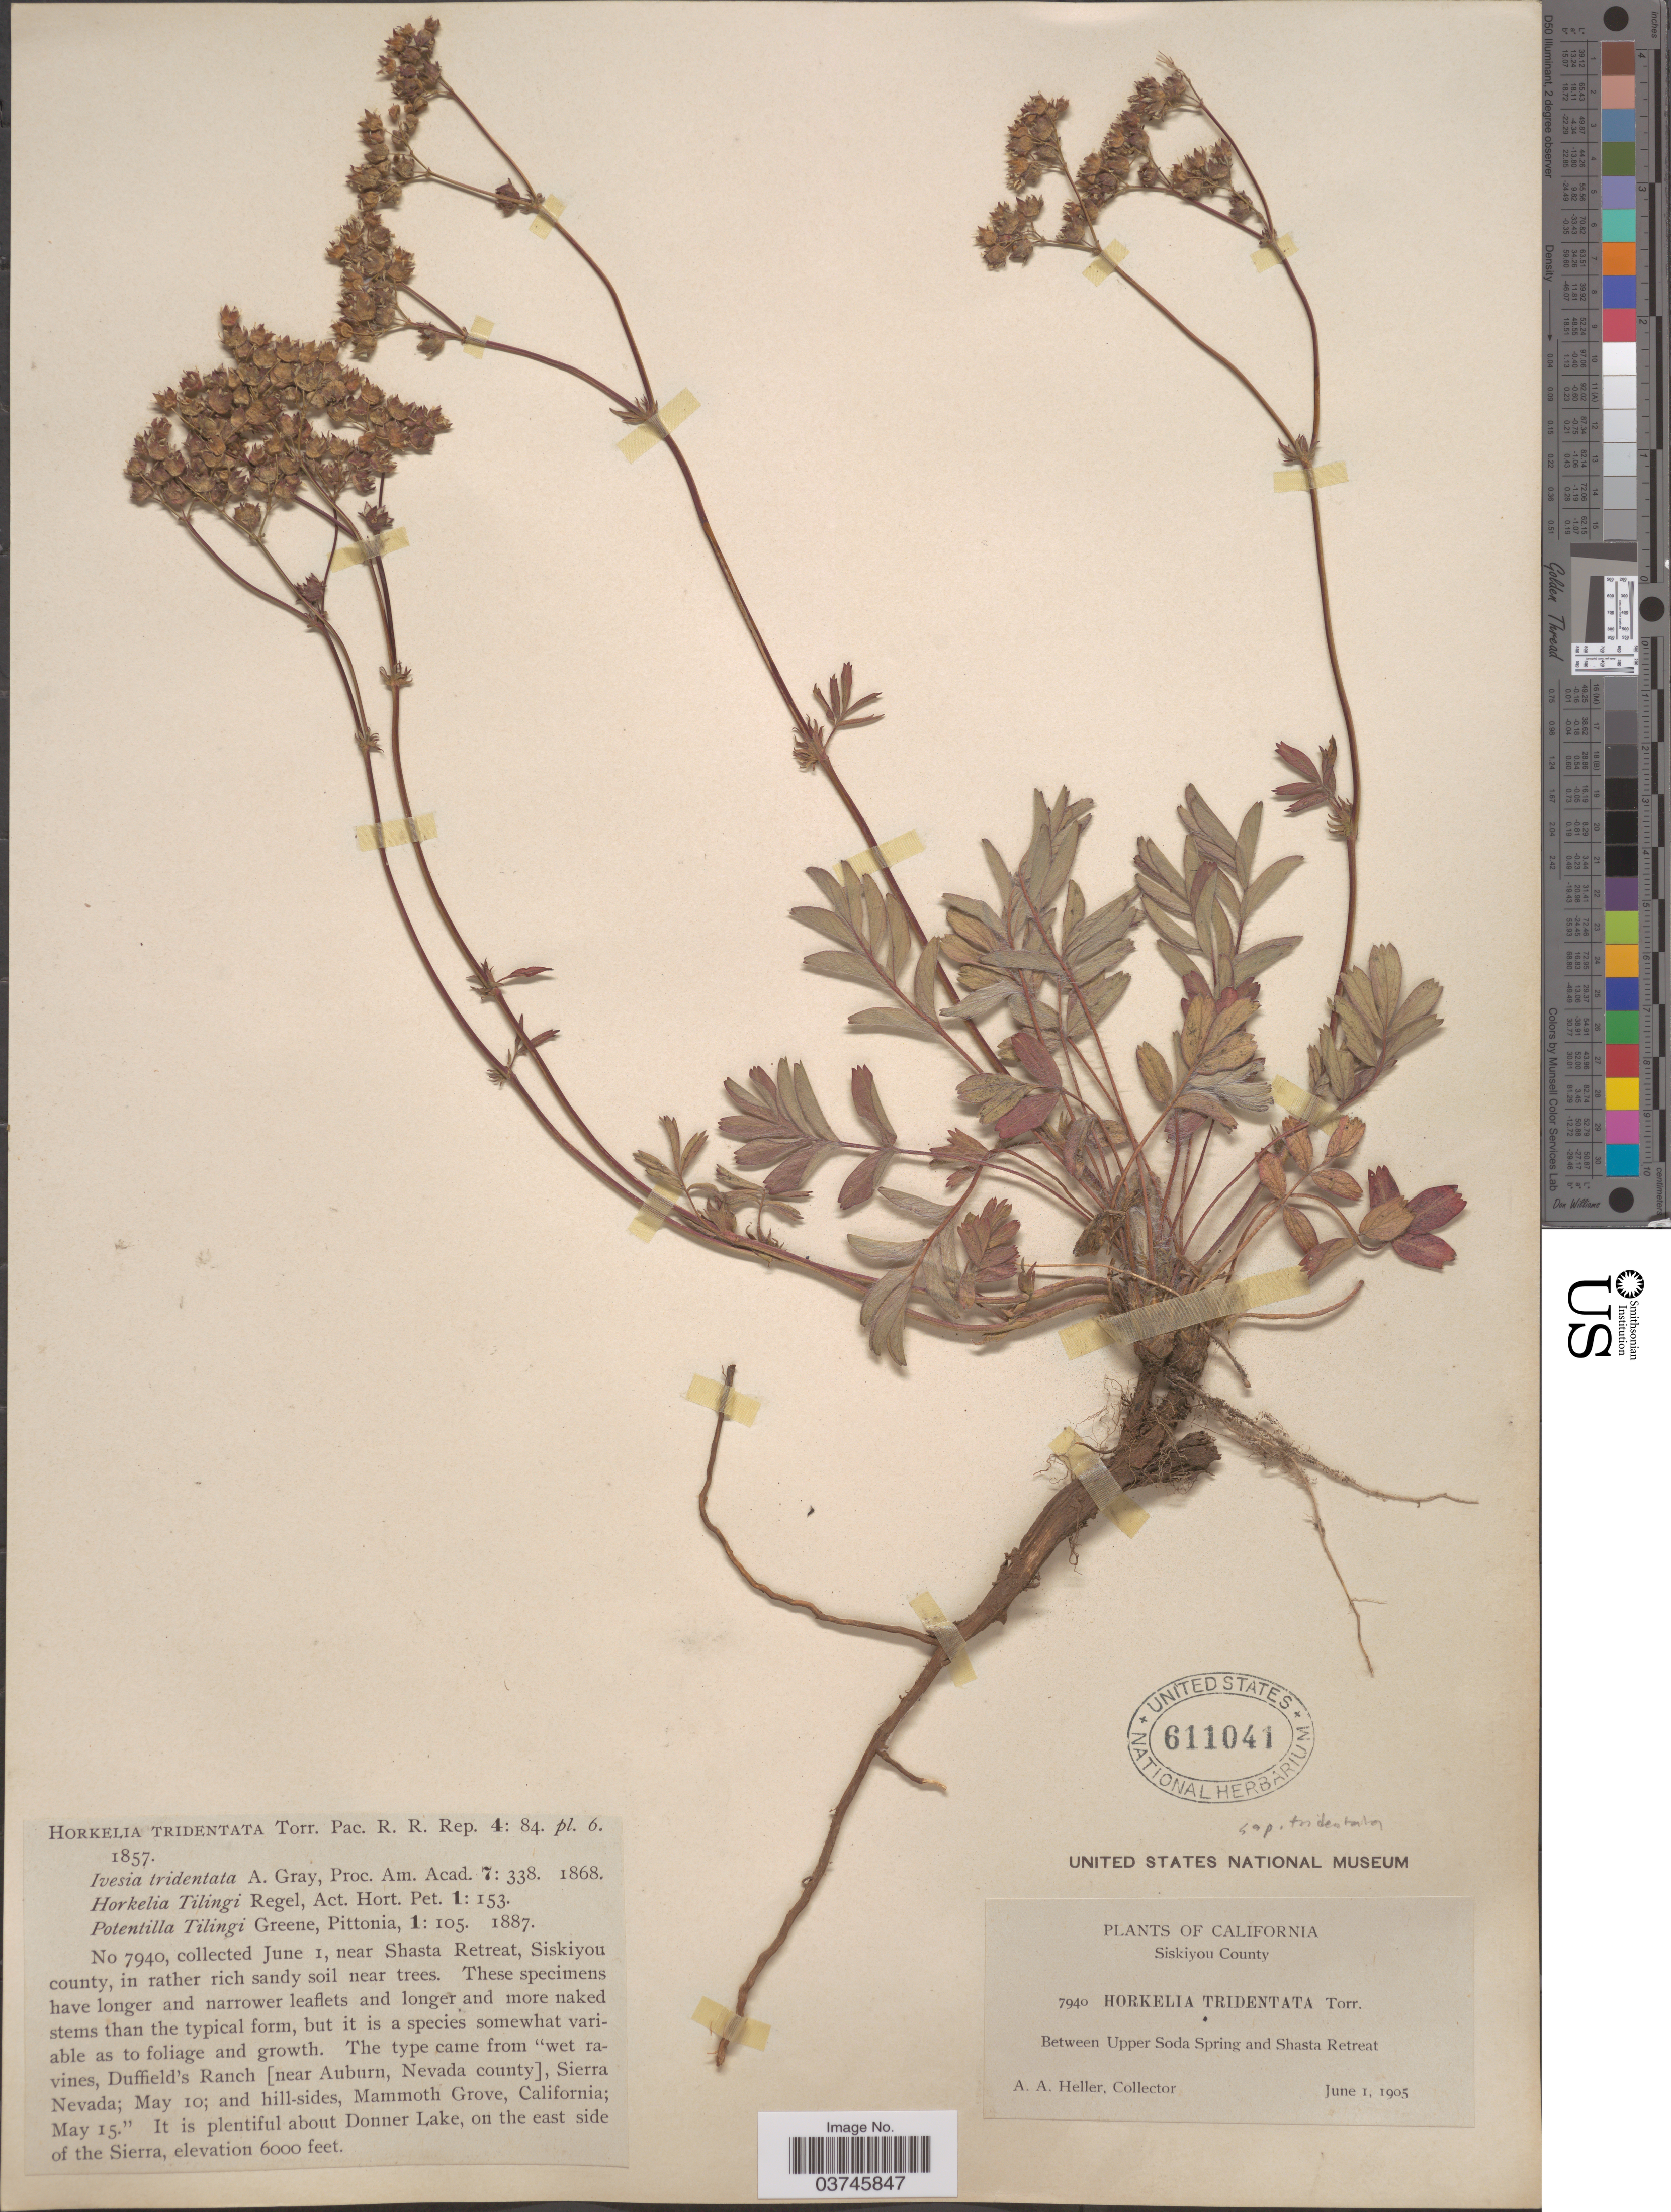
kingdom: Plantae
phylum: Tracheophyta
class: Magnoliopsida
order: Rosales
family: Rosaceae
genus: Potentilla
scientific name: Potentilla tilingii var. tilingii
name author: (Regel) Greene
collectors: A. A. Heller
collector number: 7940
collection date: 1905-06-01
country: United States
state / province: California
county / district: Siskiyou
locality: Siskiyou County. Between Upper Soda Spring and Shasta Retreat. Near Shasta Retreat. About Donner Lake, on the east side of the Sierra [unsure placement]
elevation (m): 1829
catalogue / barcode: US 611041